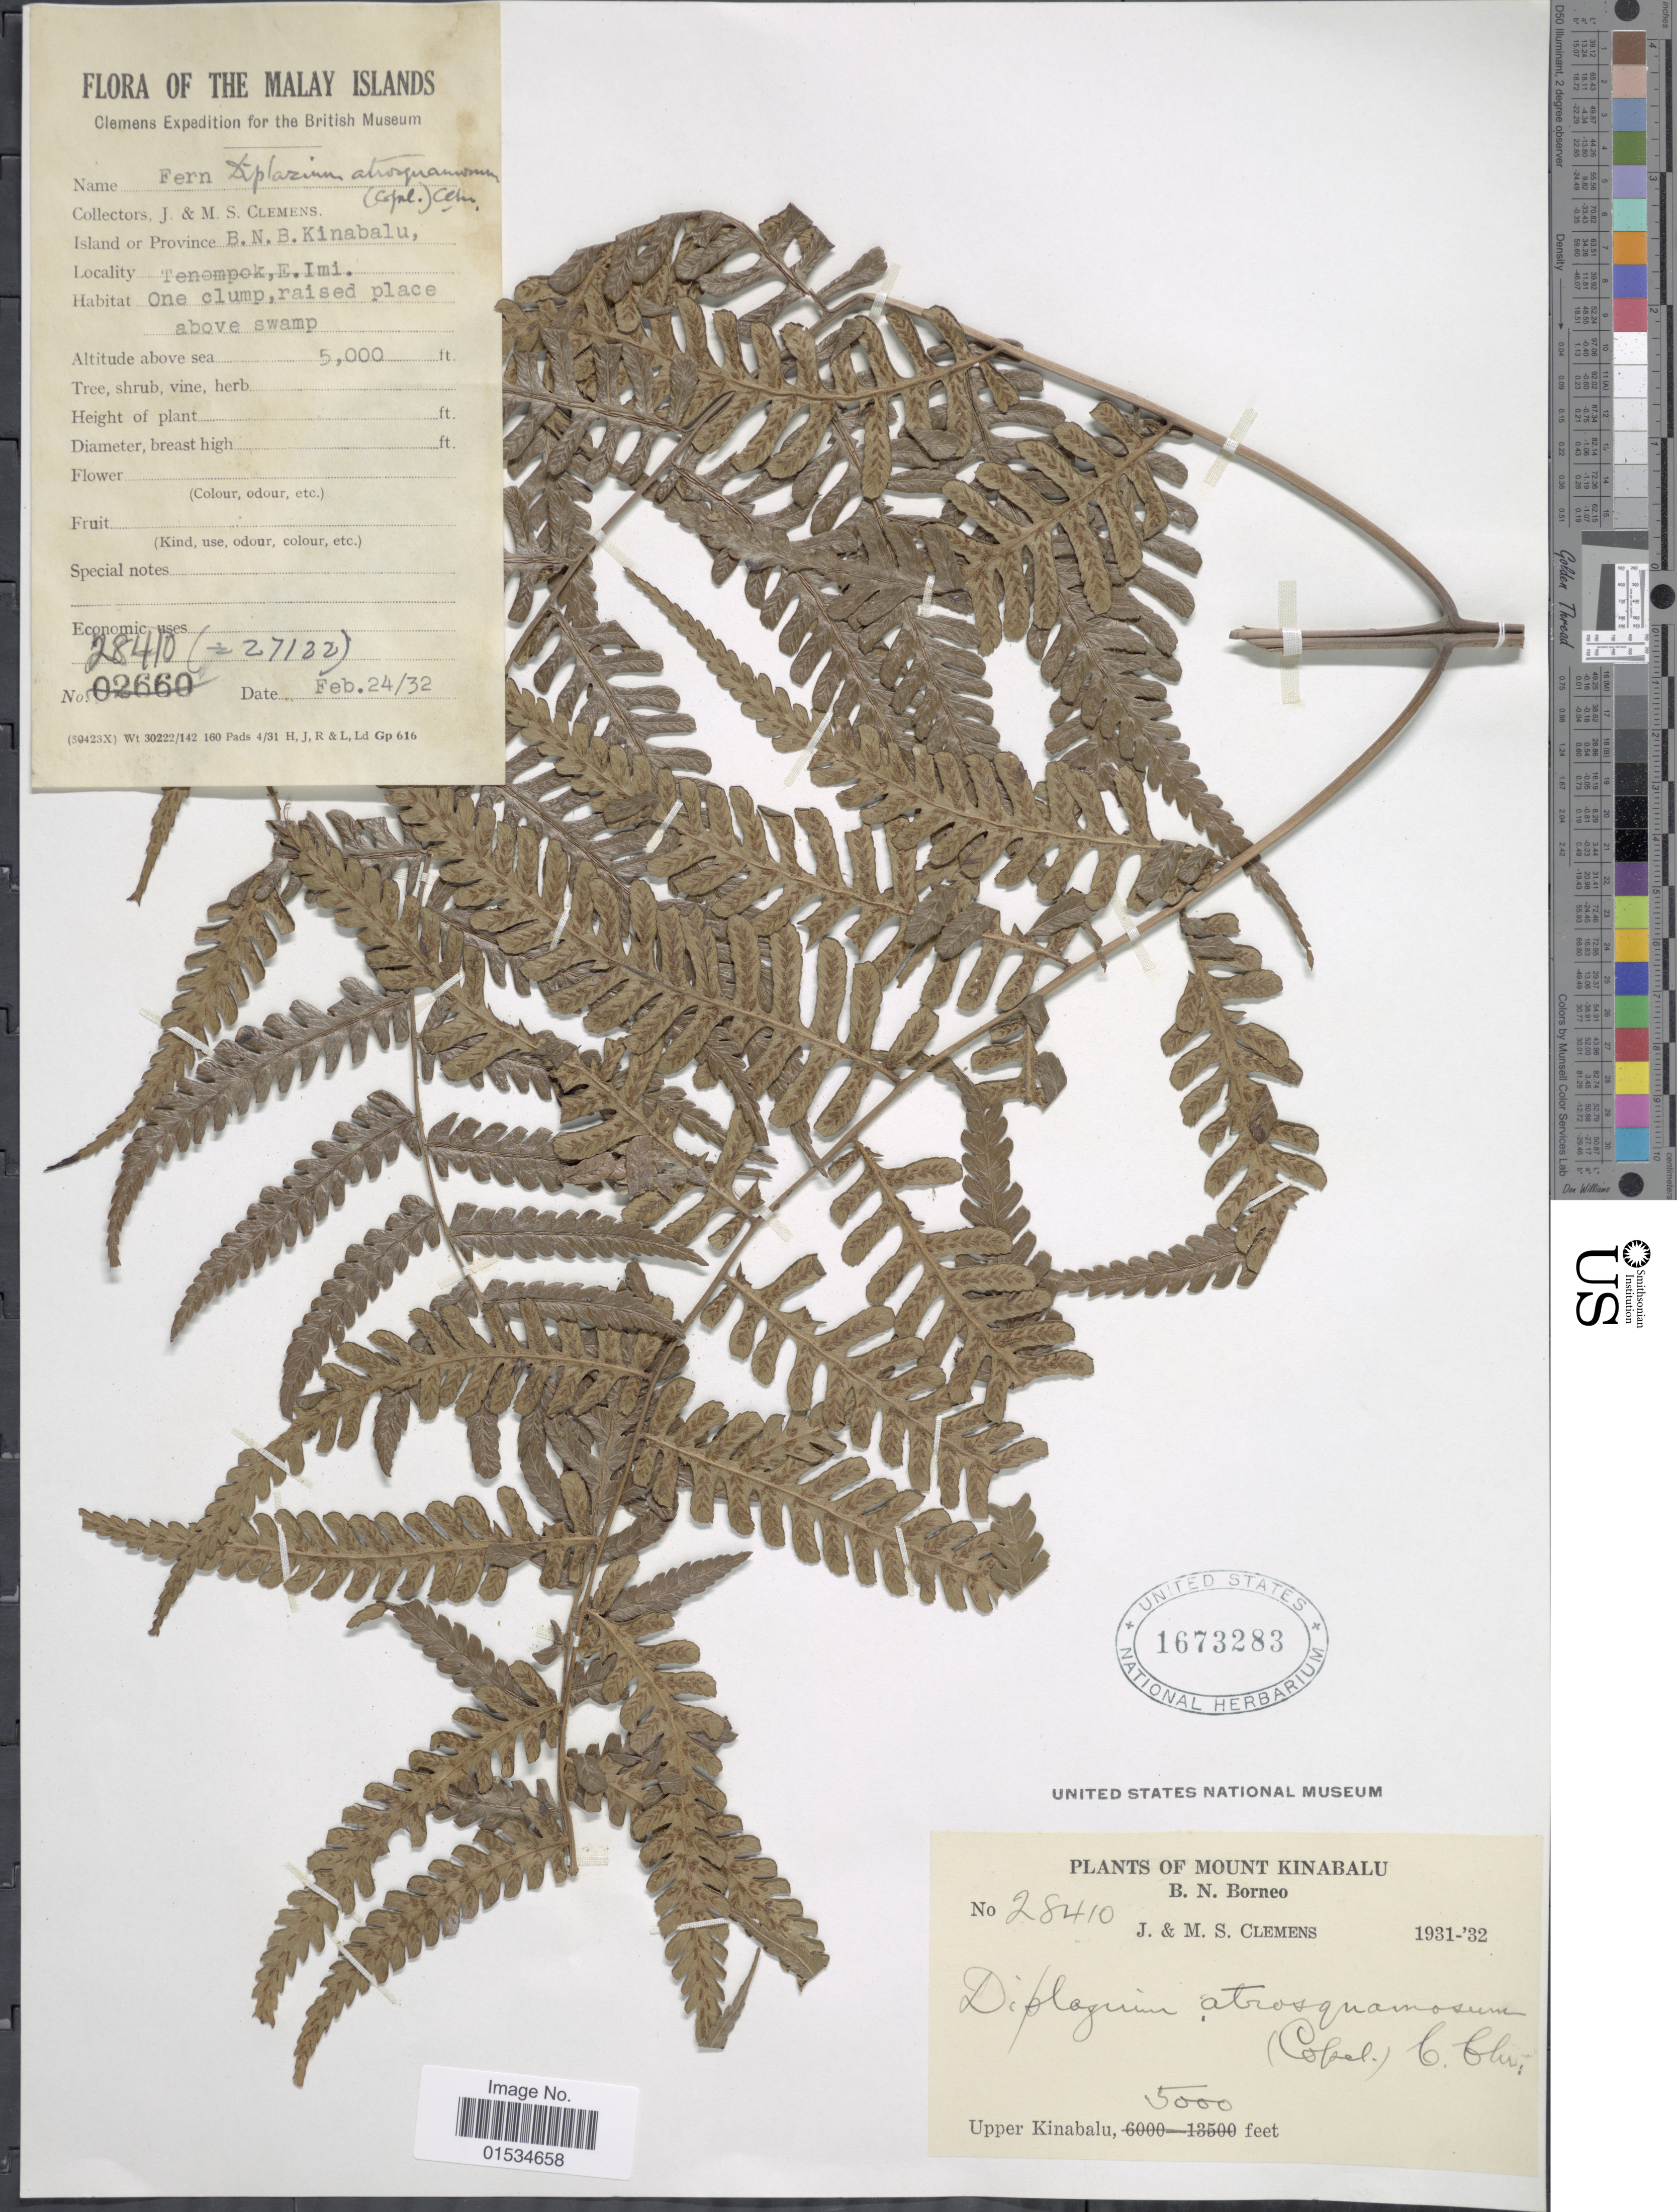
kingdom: Plantae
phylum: Tracheophyta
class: Polypodiopsida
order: Polypodiales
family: Athyriaceae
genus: Diplazium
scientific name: Diplazium atrosquamosum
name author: (Copel.) C. Chr.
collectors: J. Clemens & M. S. Clemens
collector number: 28410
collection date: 1931/1932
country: Malaysia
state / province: Sabah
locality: Mount Kinabalu, B.N. Borneo, Upper Kinabalu, Tenompok, E. Imi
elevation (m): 1524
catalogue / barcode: US 1673283